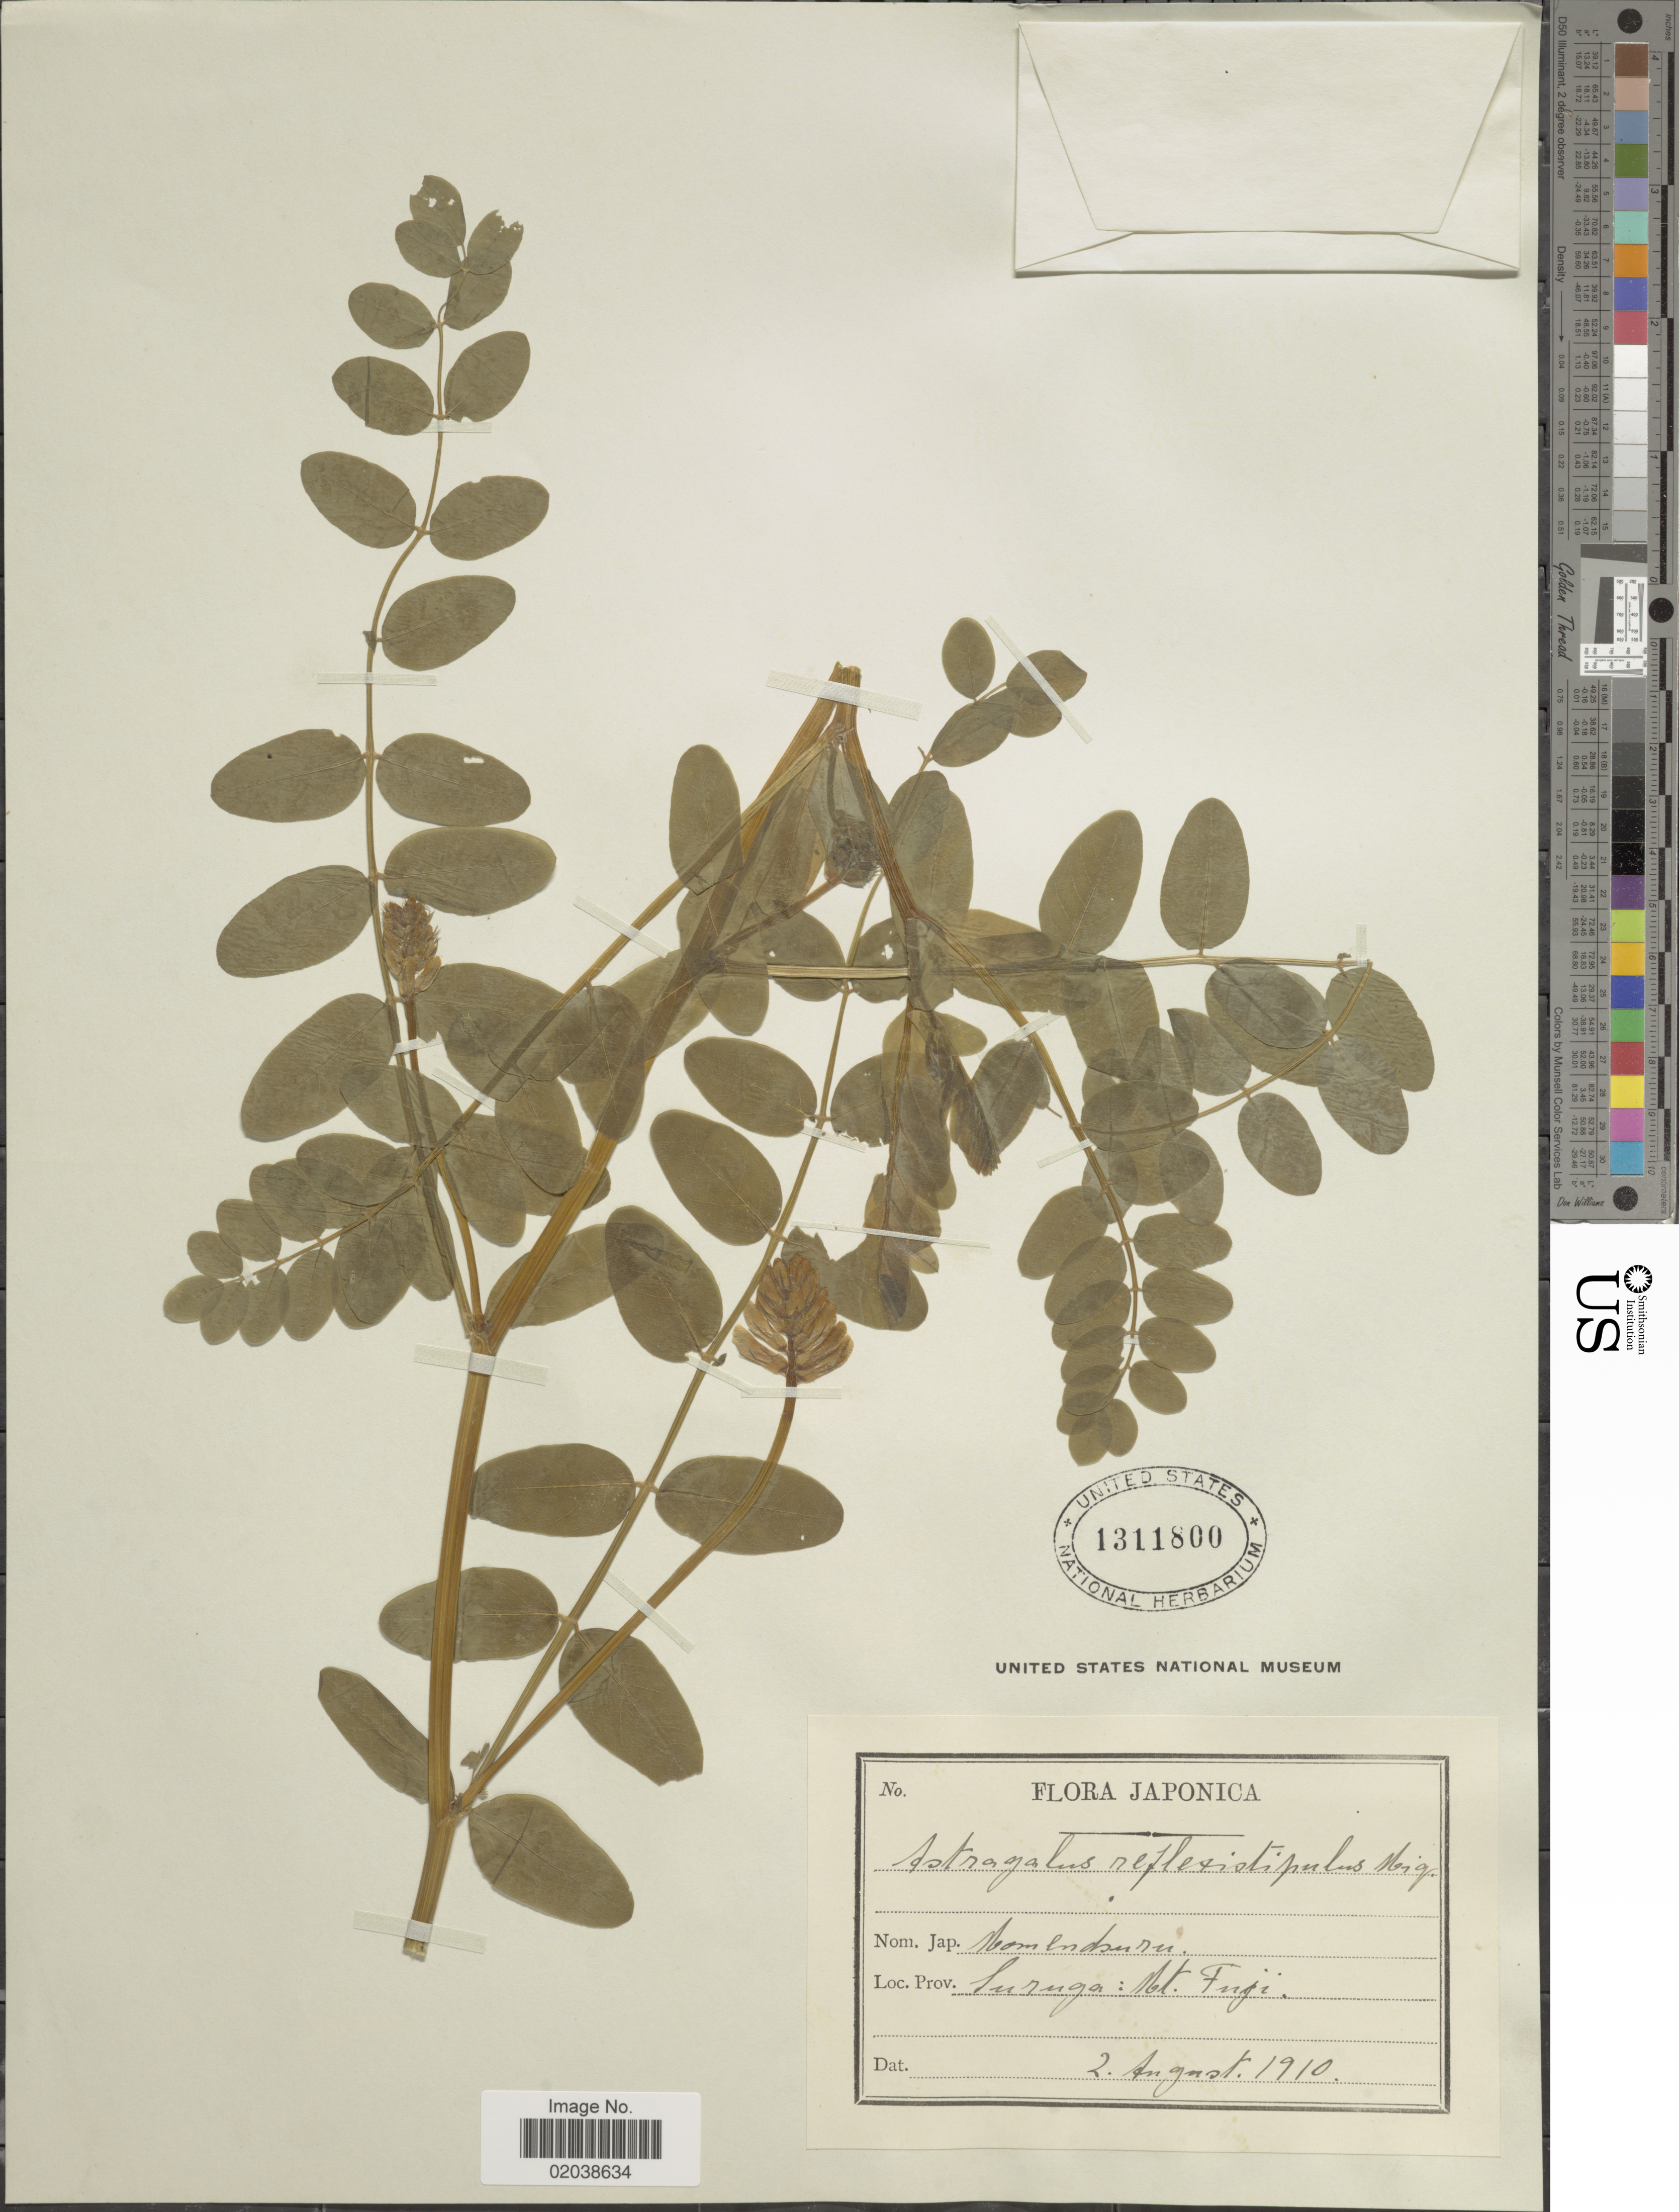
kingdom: Plantae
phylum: Tracheophyta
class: Magnoliopsida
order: Fabales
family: Fabaceae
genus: Astragalus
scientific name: Astragalus reflexistipulus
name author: Miq.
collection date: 1910-08-02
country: Japan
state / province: Sizuoka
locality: Suruga: Mt. Fuji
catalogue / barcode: US 1311800